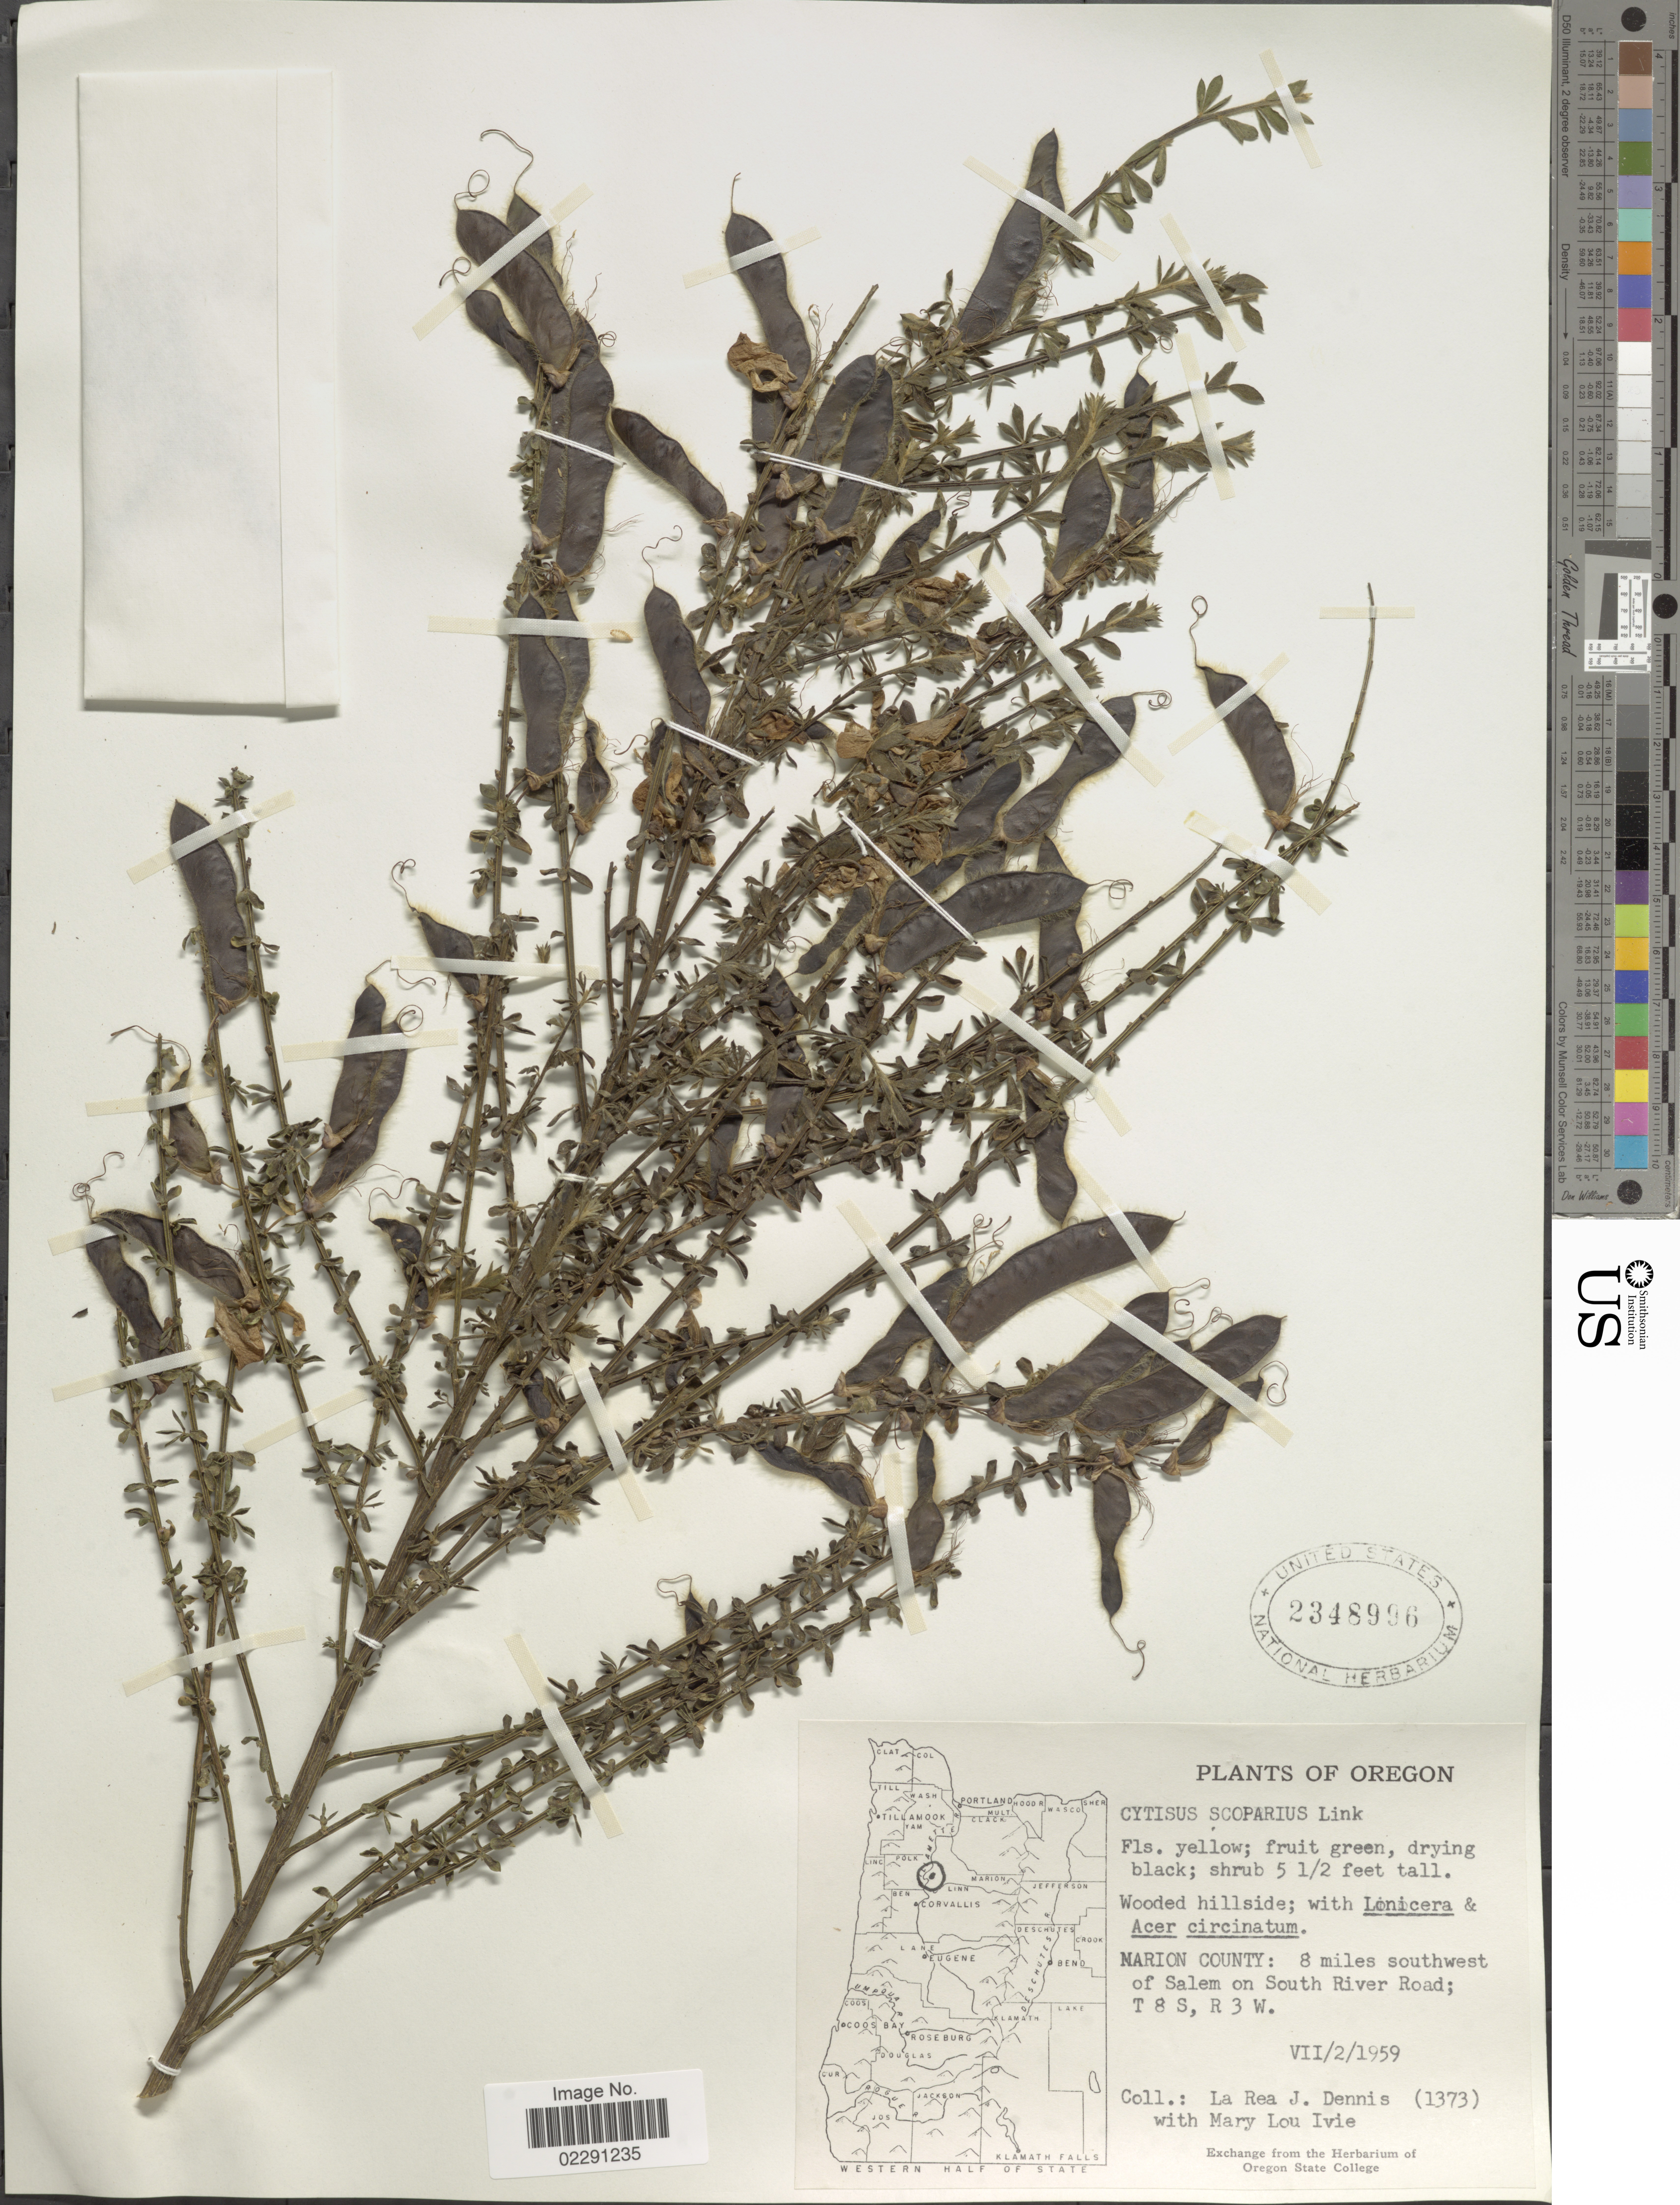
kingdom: Plantae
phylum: Tracheophyta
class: Magnoliopsida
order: Fabales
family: Fabaceae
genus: Cytisus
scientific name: Cytisus scoparius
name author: (L.) Link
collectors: L. Dennis & M. Ivie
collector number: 1373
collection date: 1959-07-02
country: United States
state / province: Oregon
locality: Wooded hillside, Marion County: 8 miles southwest of Salem on South River Road, T 8 S, R 3 W.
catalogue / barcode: US 2348996